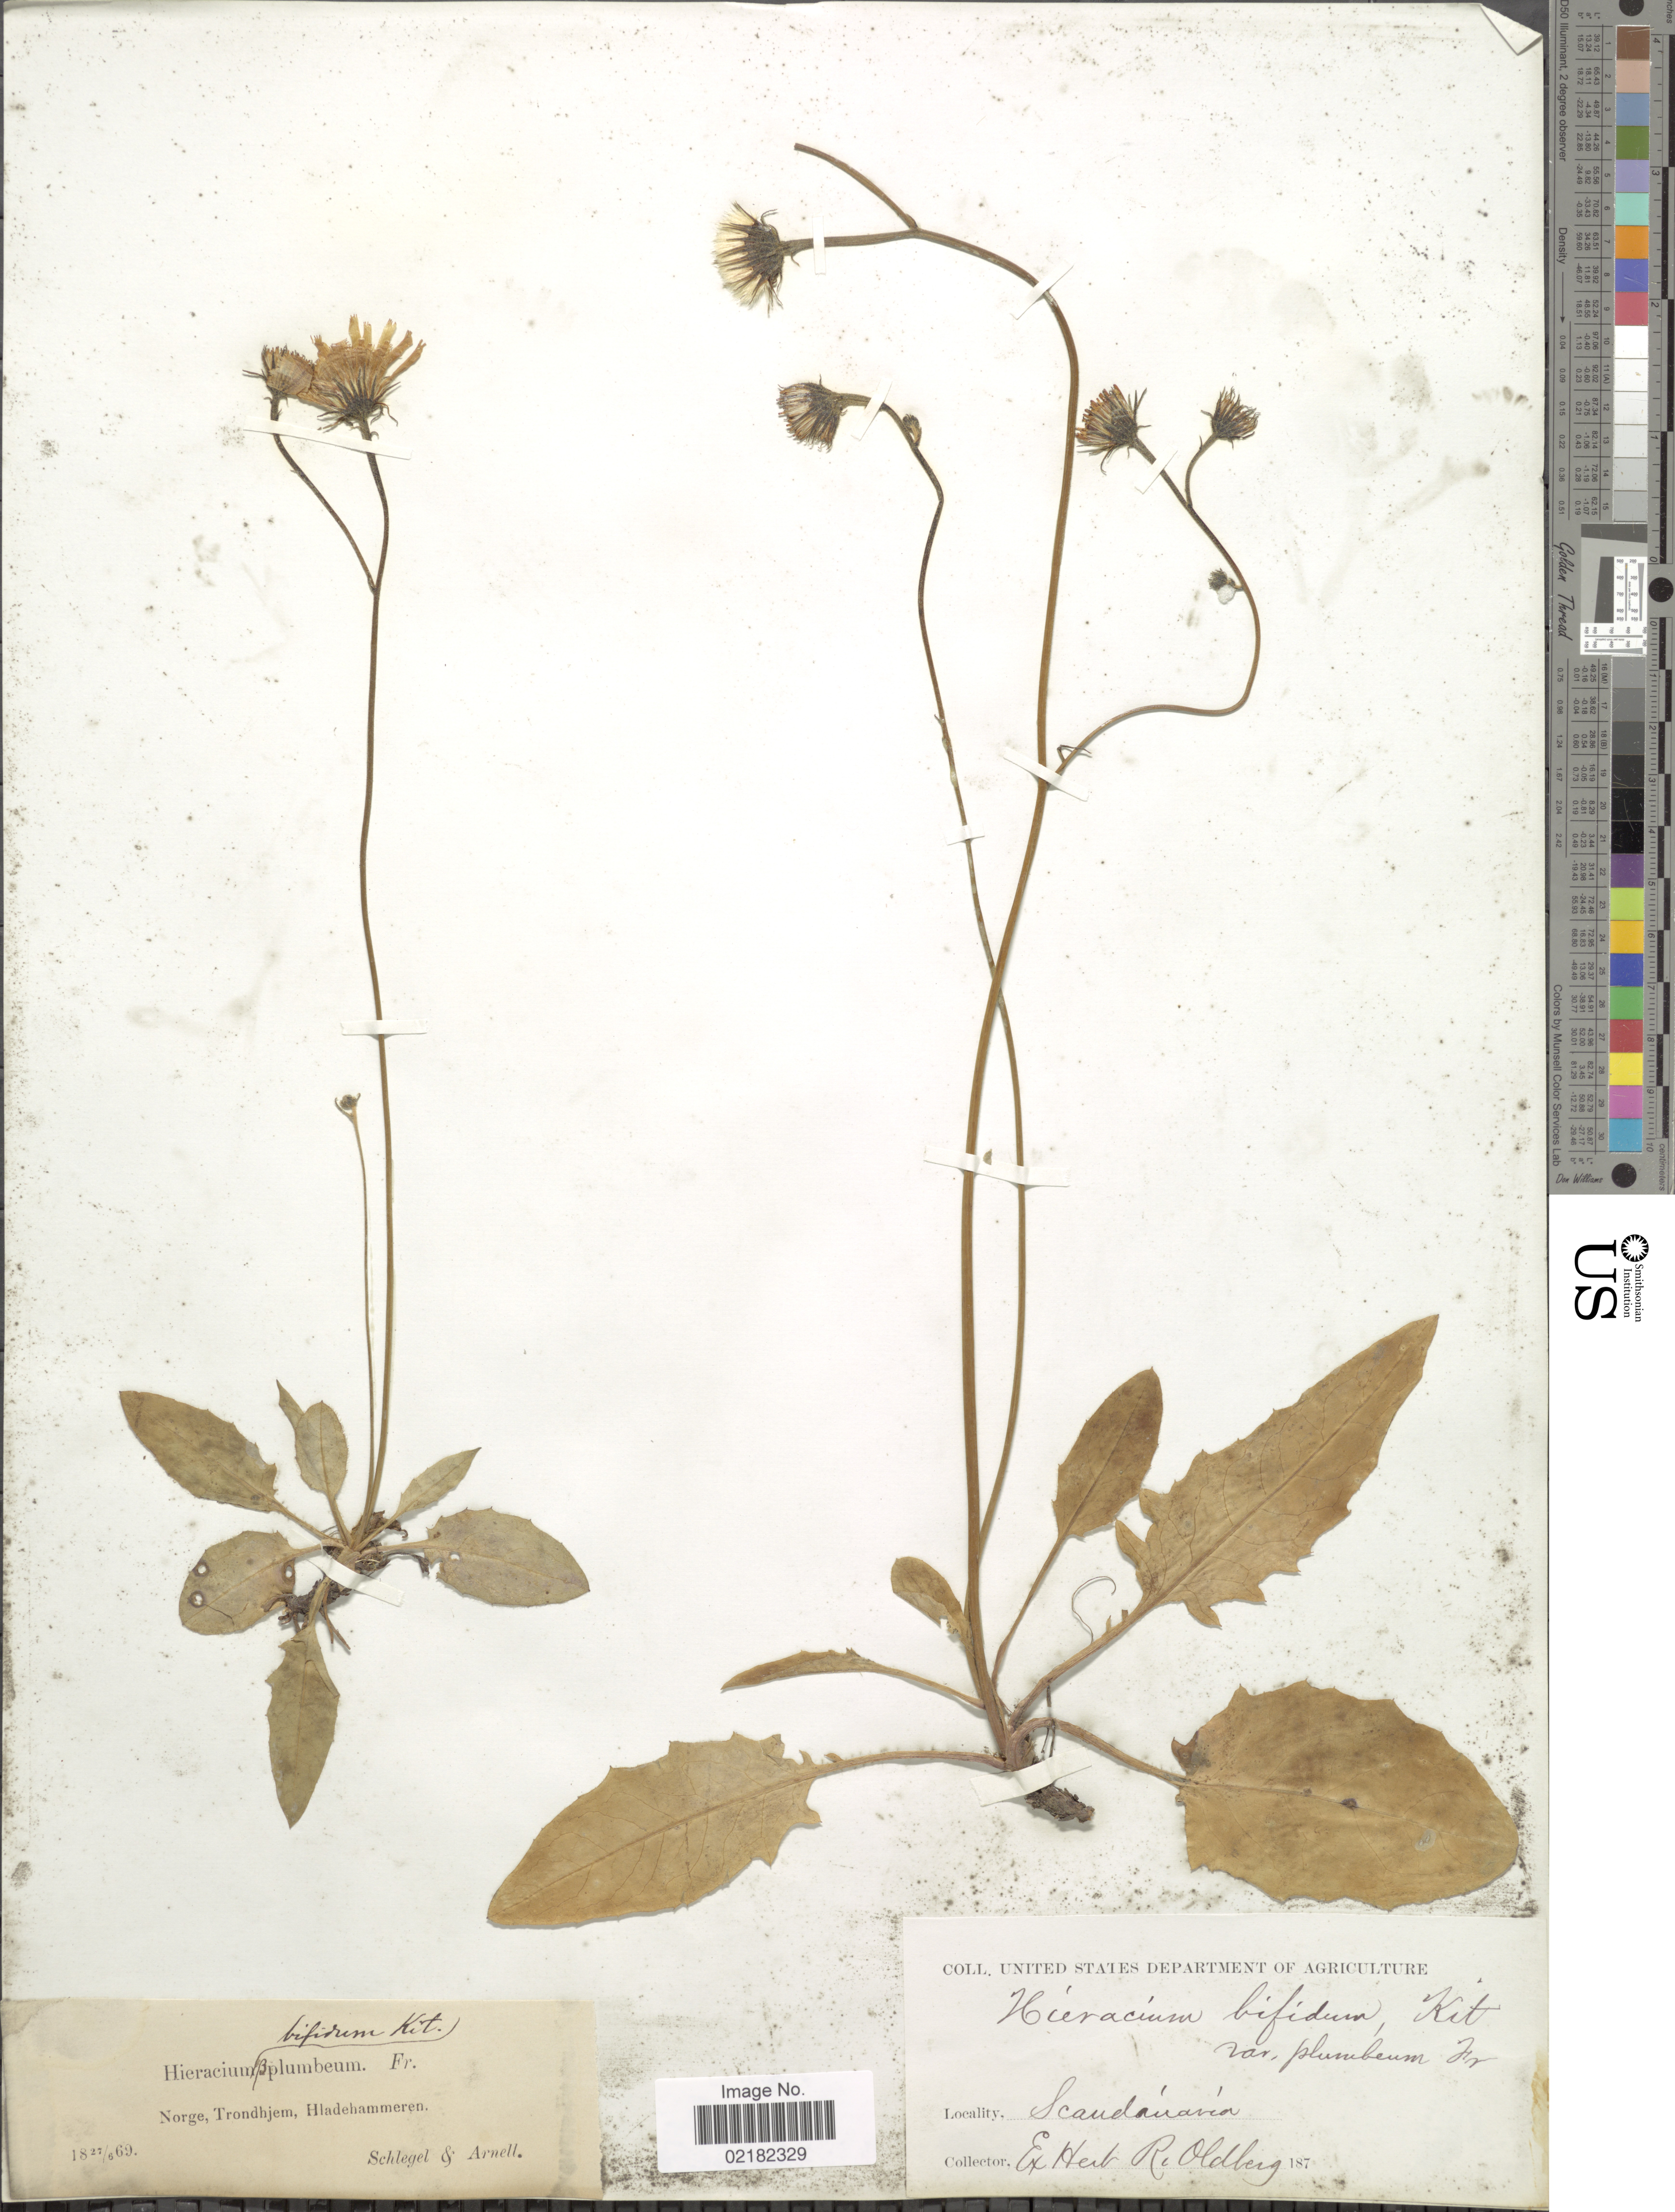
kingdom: Plantae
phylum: Tracheophyta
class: Magnoliopsida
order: Asterales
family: Asteraceae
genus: Hieracium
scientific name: Hieracium bifidum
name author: Hornem.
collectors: Schlegel & Arnell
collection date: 1869-06-27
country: Norway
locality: Scandinavia, Norge, Trondhjem, Ladehammeren